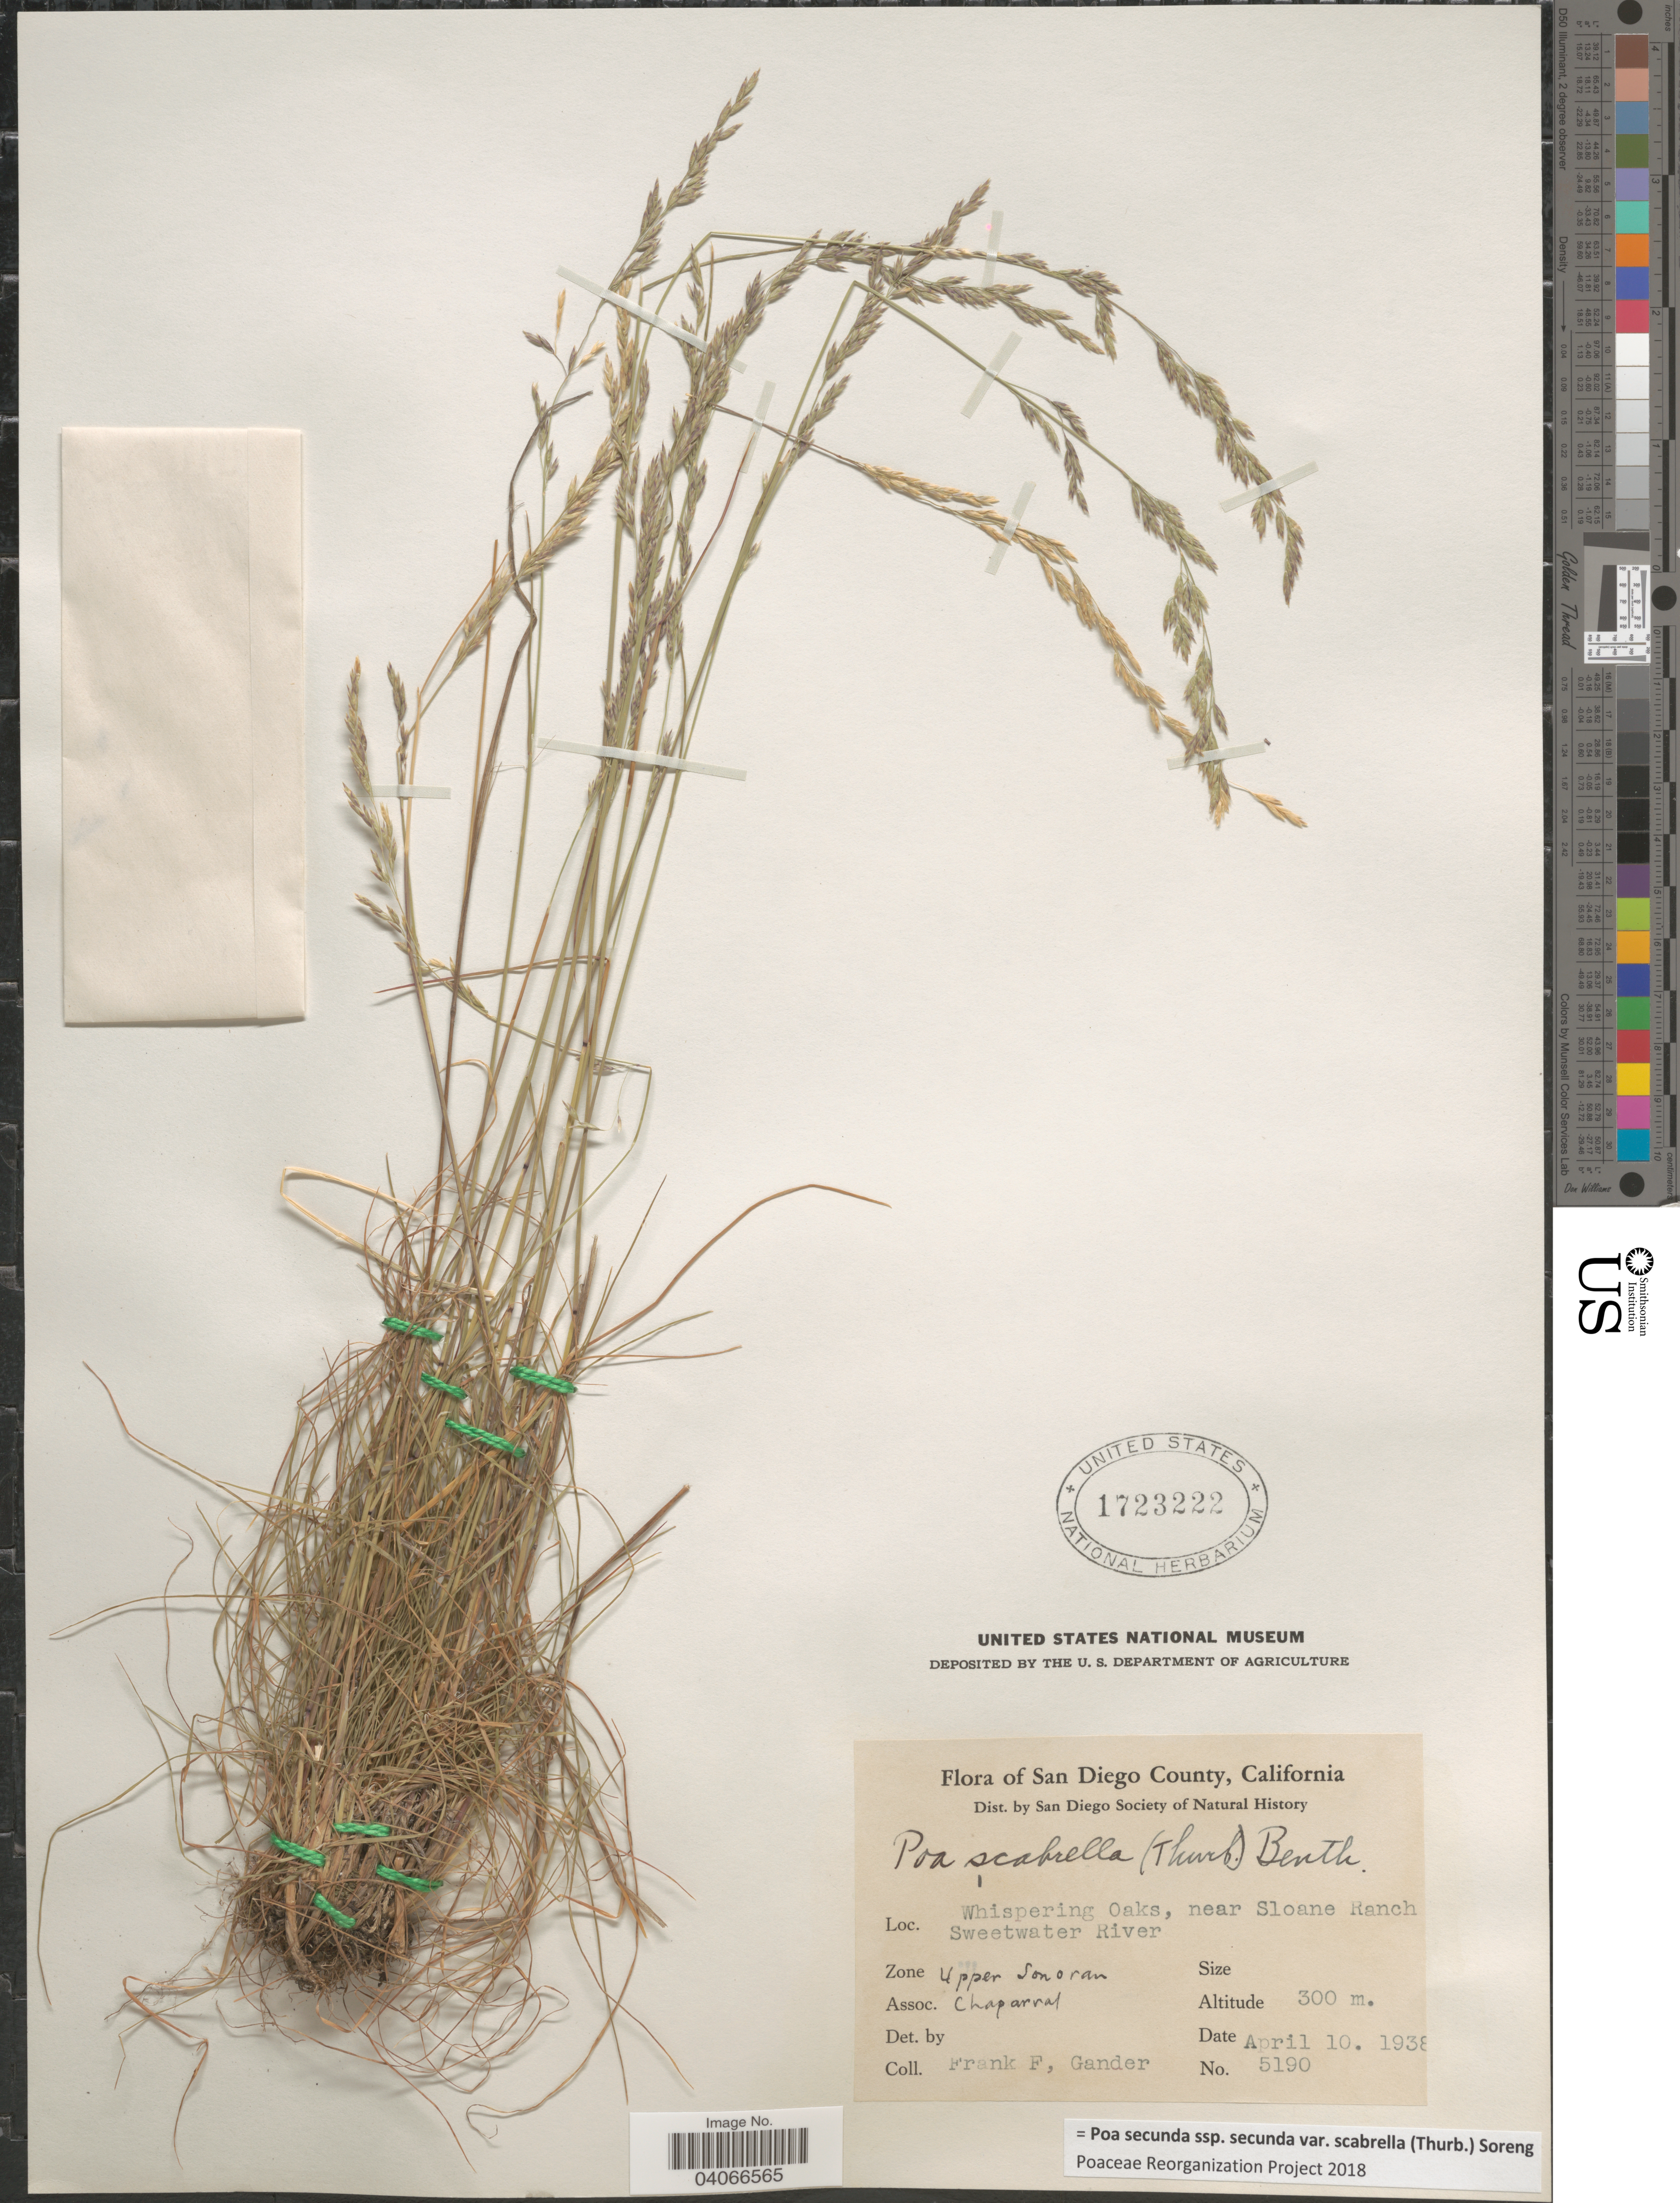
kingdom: Plantae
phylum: Tracheophyta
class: Liliopsida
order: Poales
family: Poaceae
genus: Poa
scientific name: Poa secunda subsp. secunda var. scabrella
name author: (Thurb.) Soreng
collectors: F. Gander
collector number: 5190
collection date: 1938-04-10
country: United States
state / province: California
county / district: San Diego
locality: San Diego County. Whispering Oaks, near Sloane Ranch Sweetwater River. Zone Upper Sonoran.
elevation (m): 300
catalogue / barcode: US 1723222